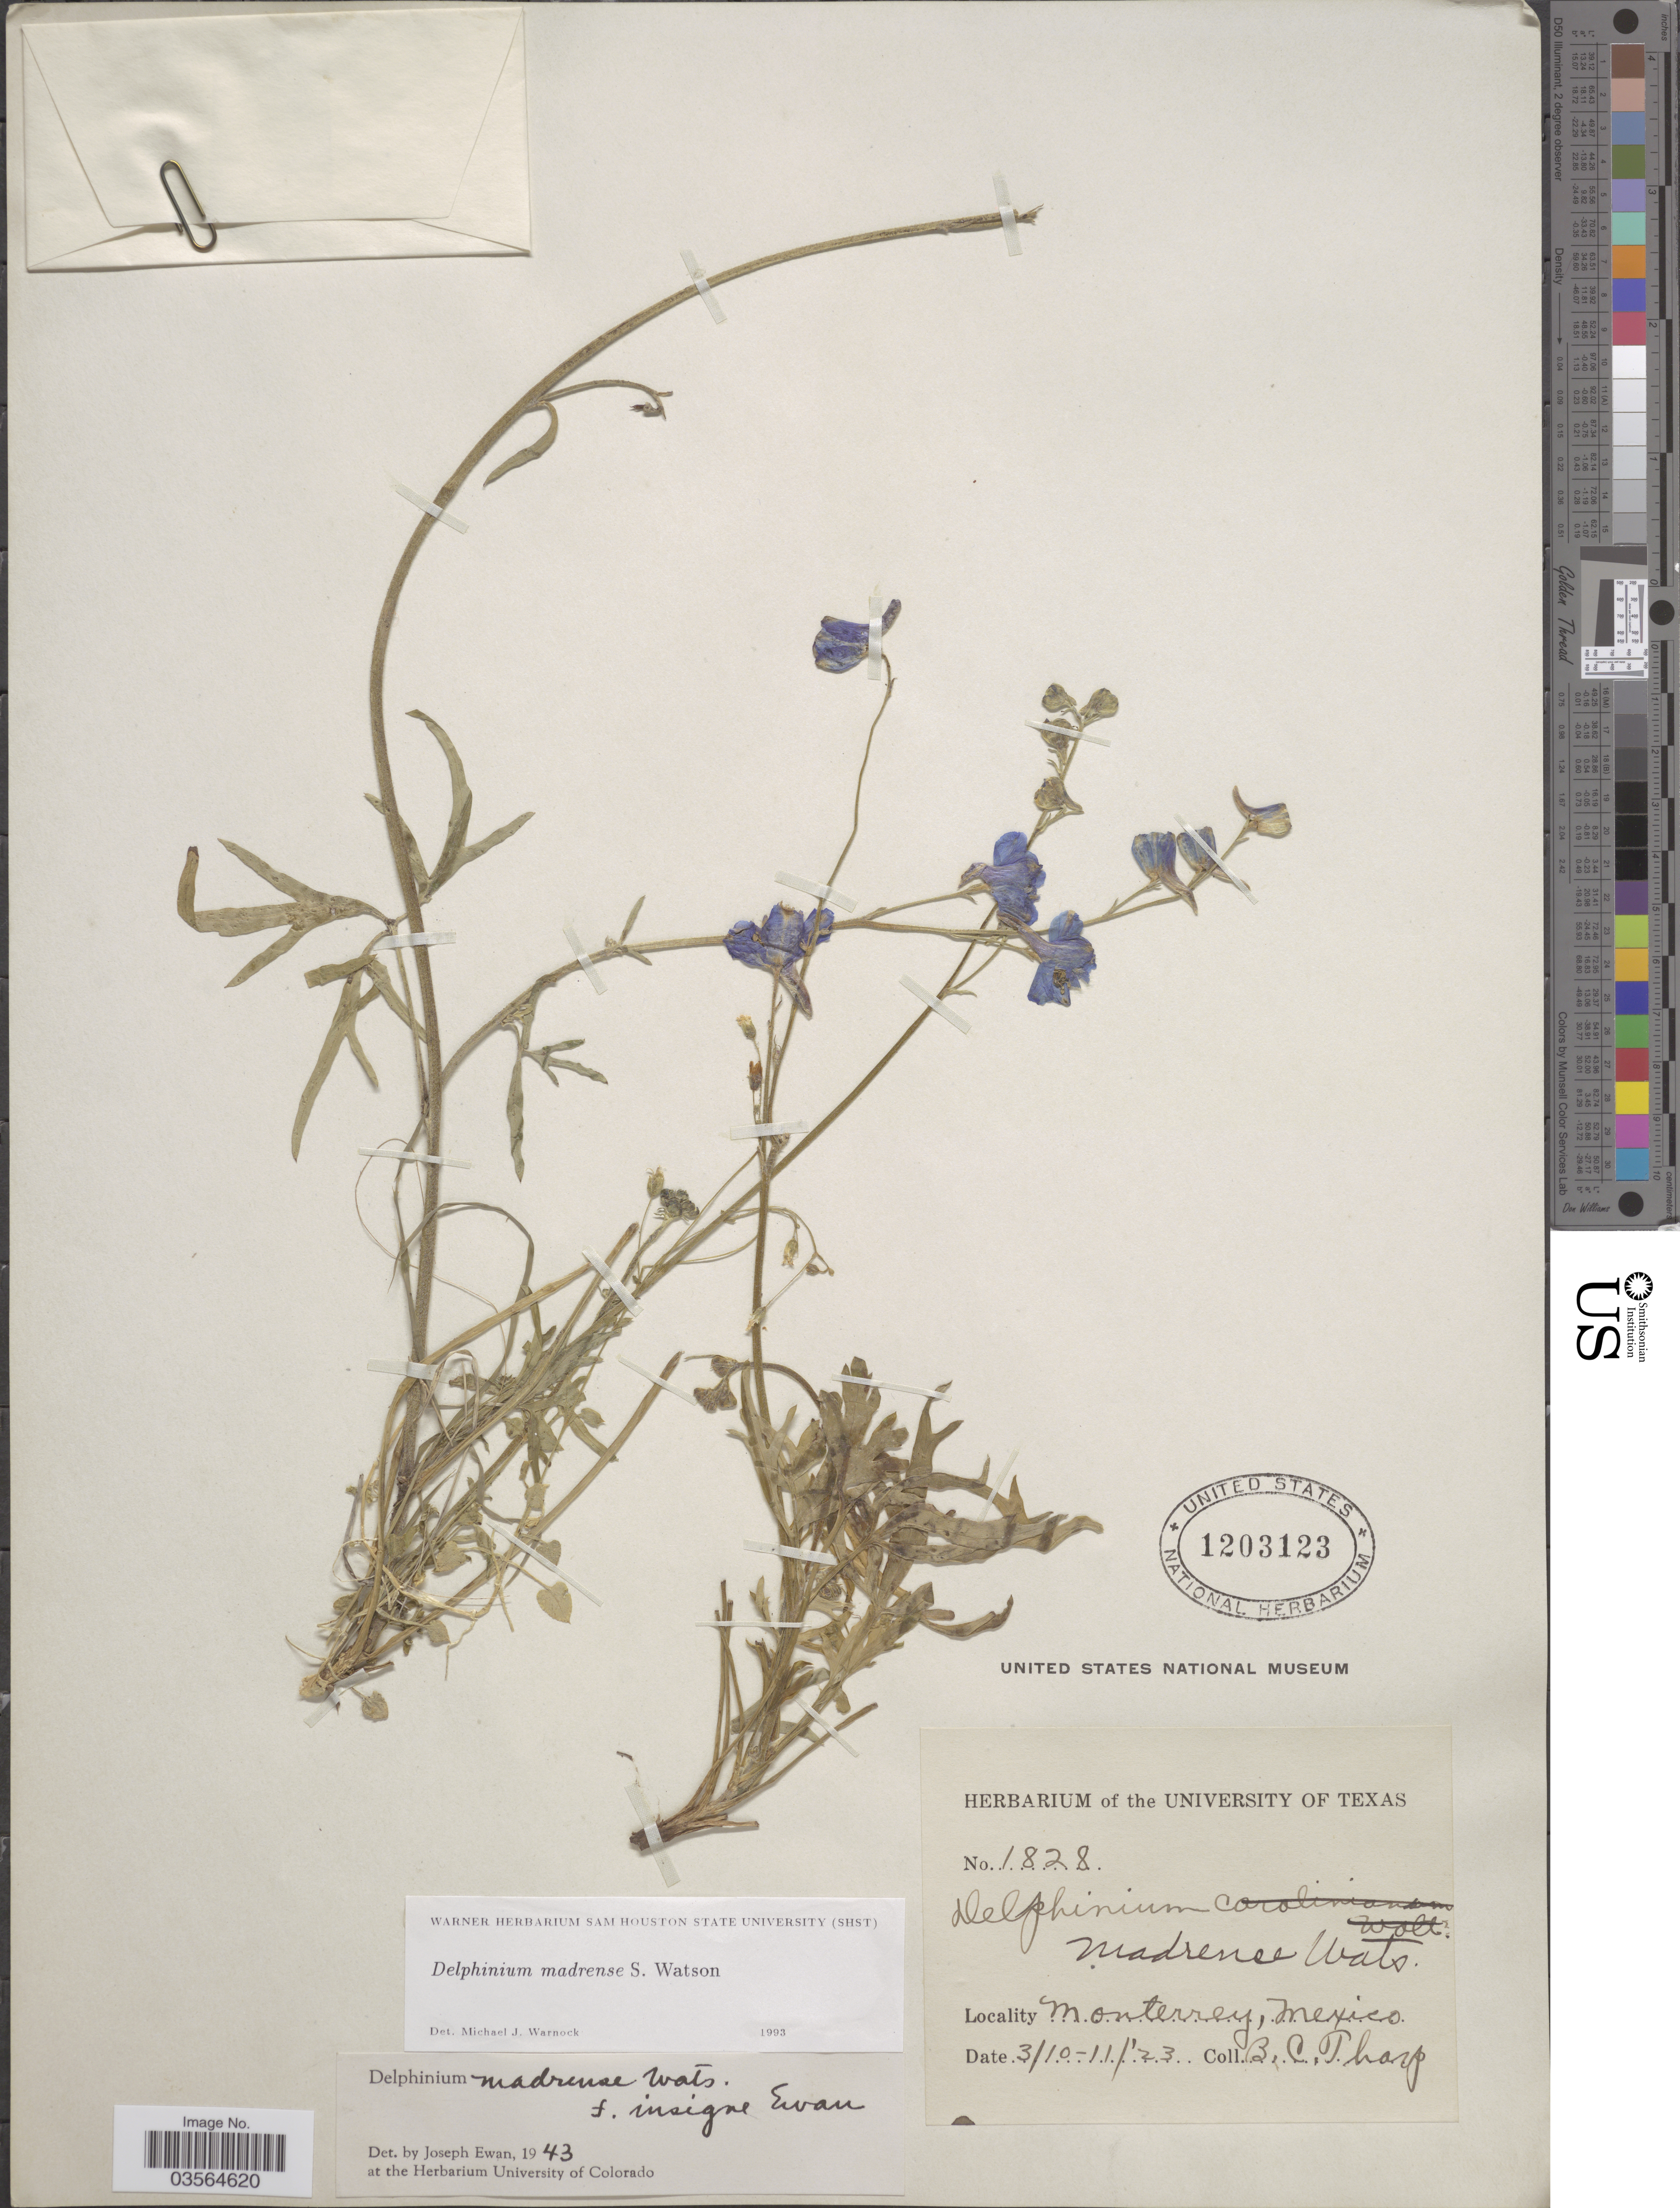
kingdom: Plantae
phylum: Tracheophyta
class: Magnoliopsida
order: Ranunculales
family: Ranunculaceae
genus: Delphinium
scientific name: Delphinium madrense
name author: S. Watson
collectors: B. C. Tharp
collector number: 1828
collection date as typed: Transcribed d/m/y: 10/3/23 to 11/3/23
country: Mexico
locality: Monterrey.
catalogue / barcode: US 1203123